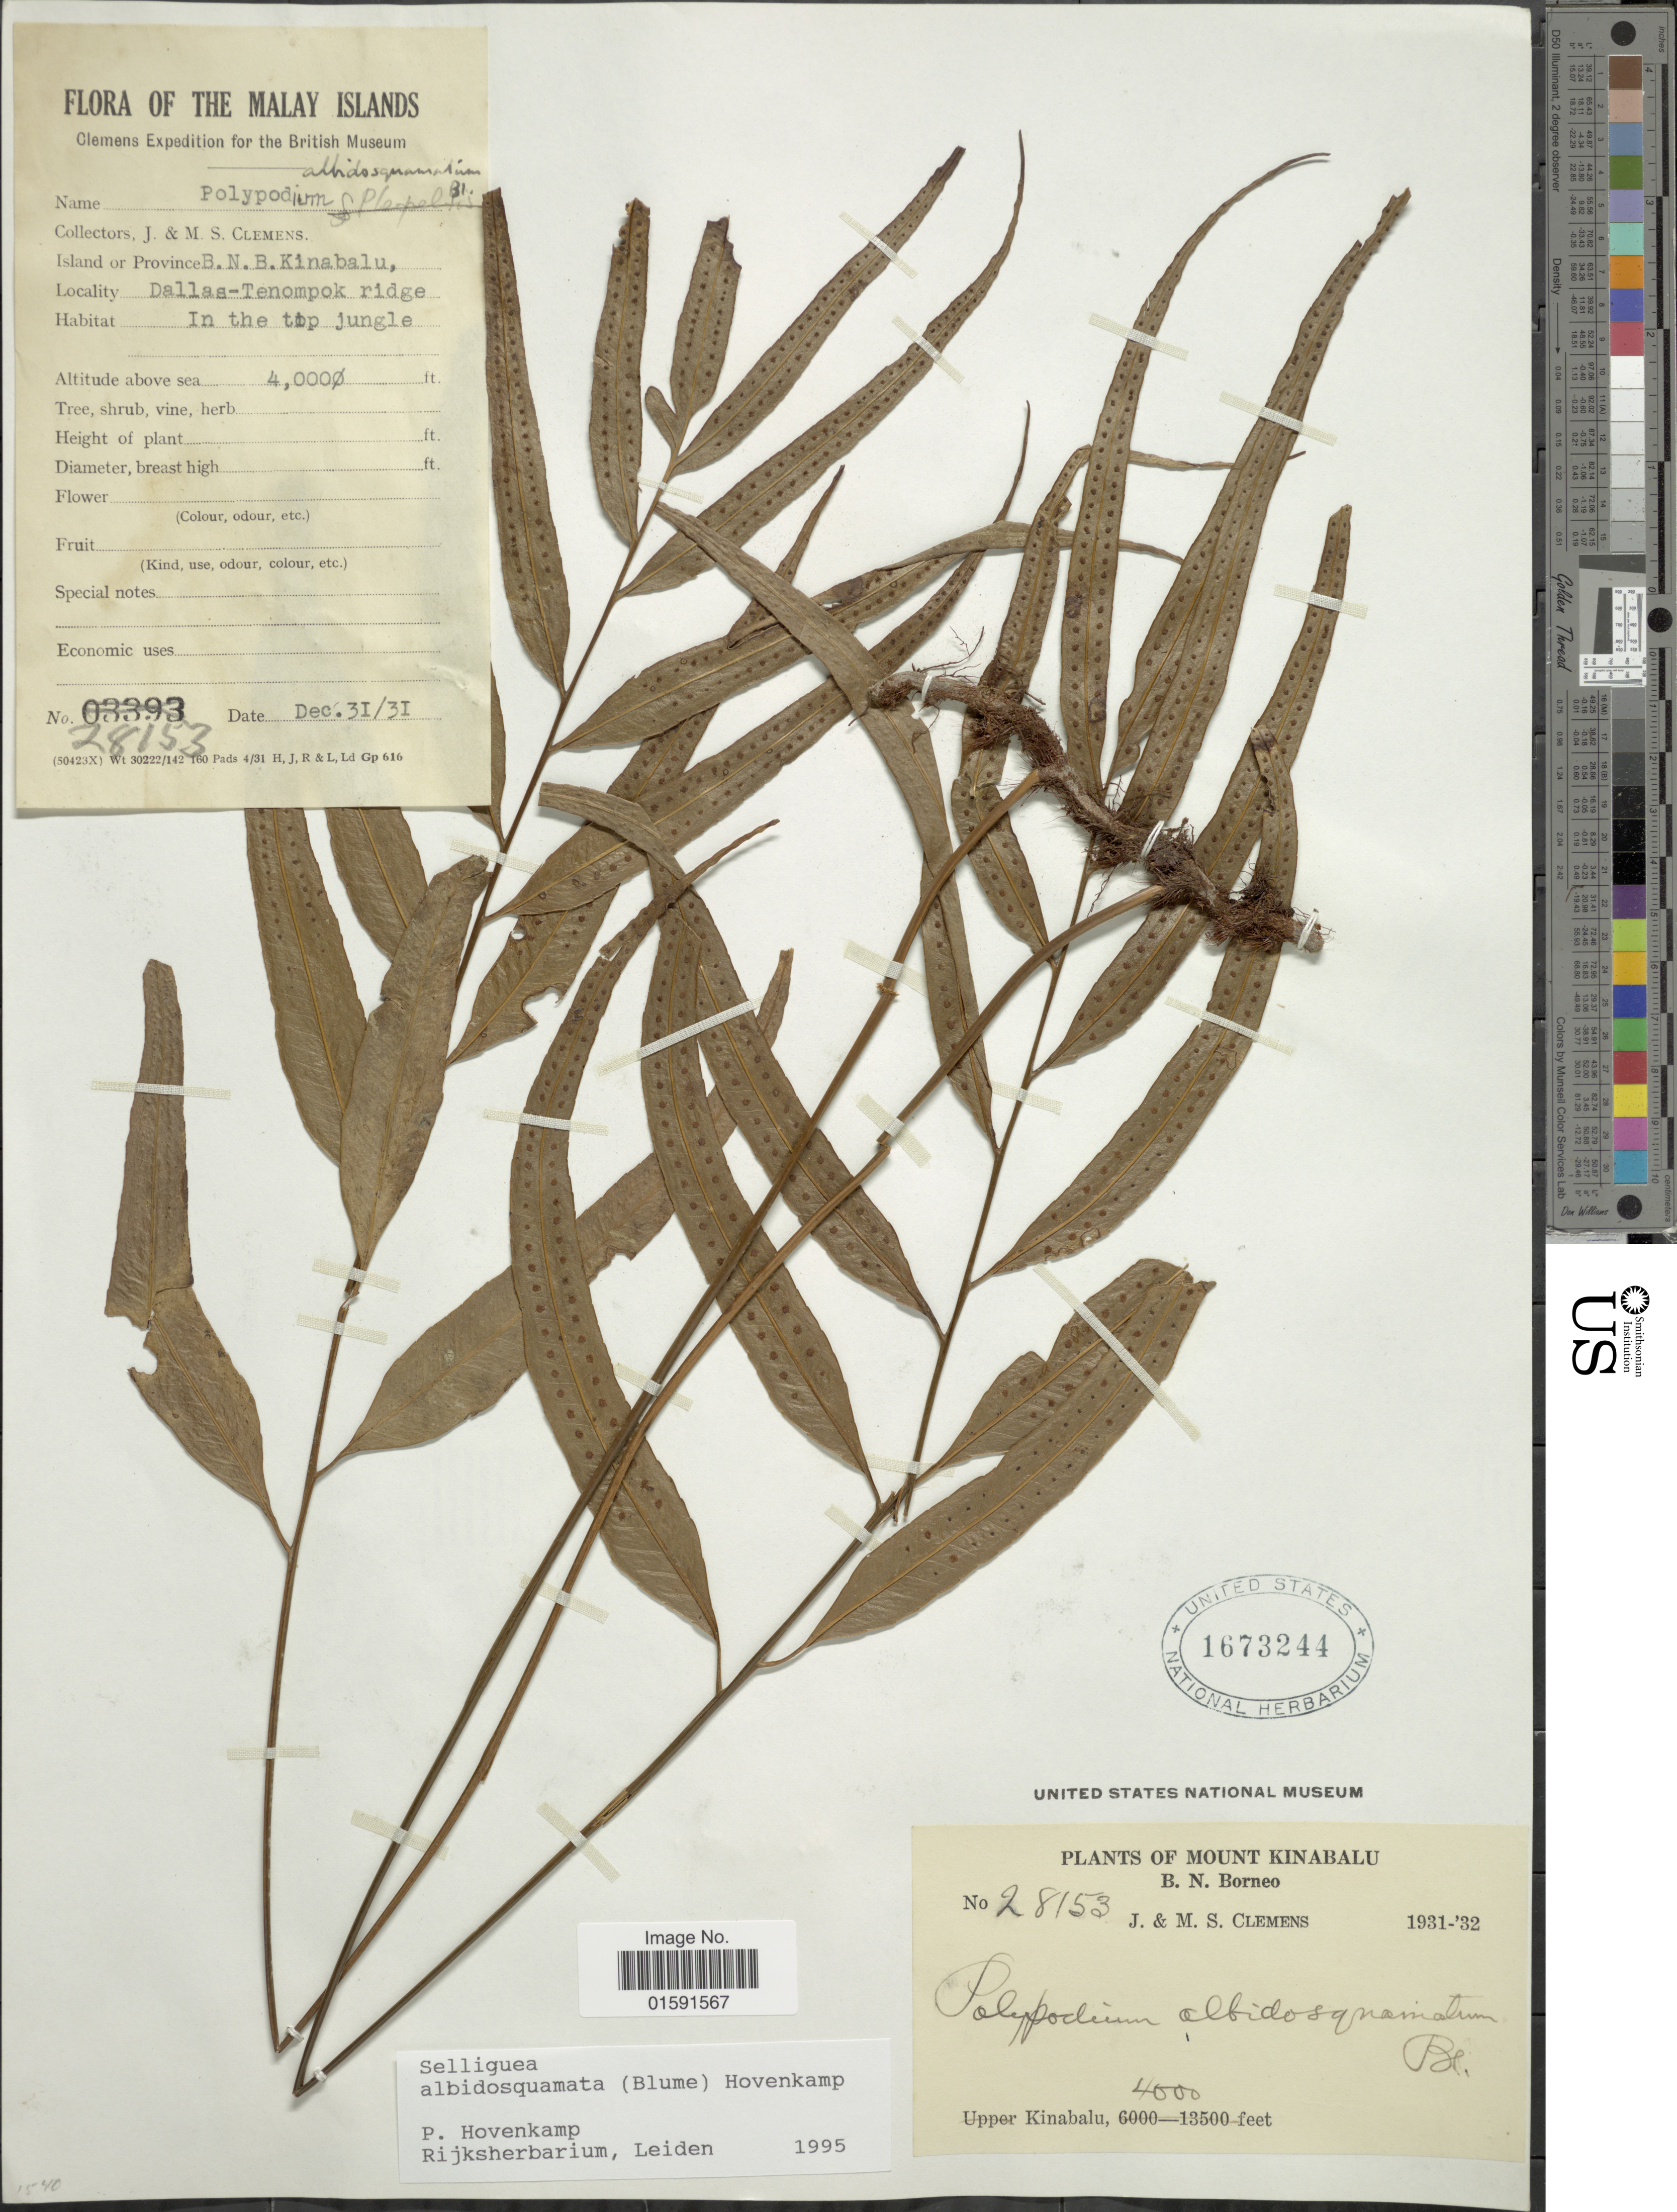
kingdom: Plantae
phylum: Tracheophyta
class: Polypodiopsida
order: Polypodiales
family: Polypodiaceae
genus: Selliguea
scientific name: Selliguea albidosquamata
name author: (Blume) Parris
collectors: J. Clemens & M. S. Clemens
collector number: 28153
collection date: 1931/1932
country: Malaysia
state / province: Sabah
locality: Mount Kinabalu, B. N. Borneo, Upper Kinabalu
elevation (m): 1219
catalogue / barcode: US 1673244